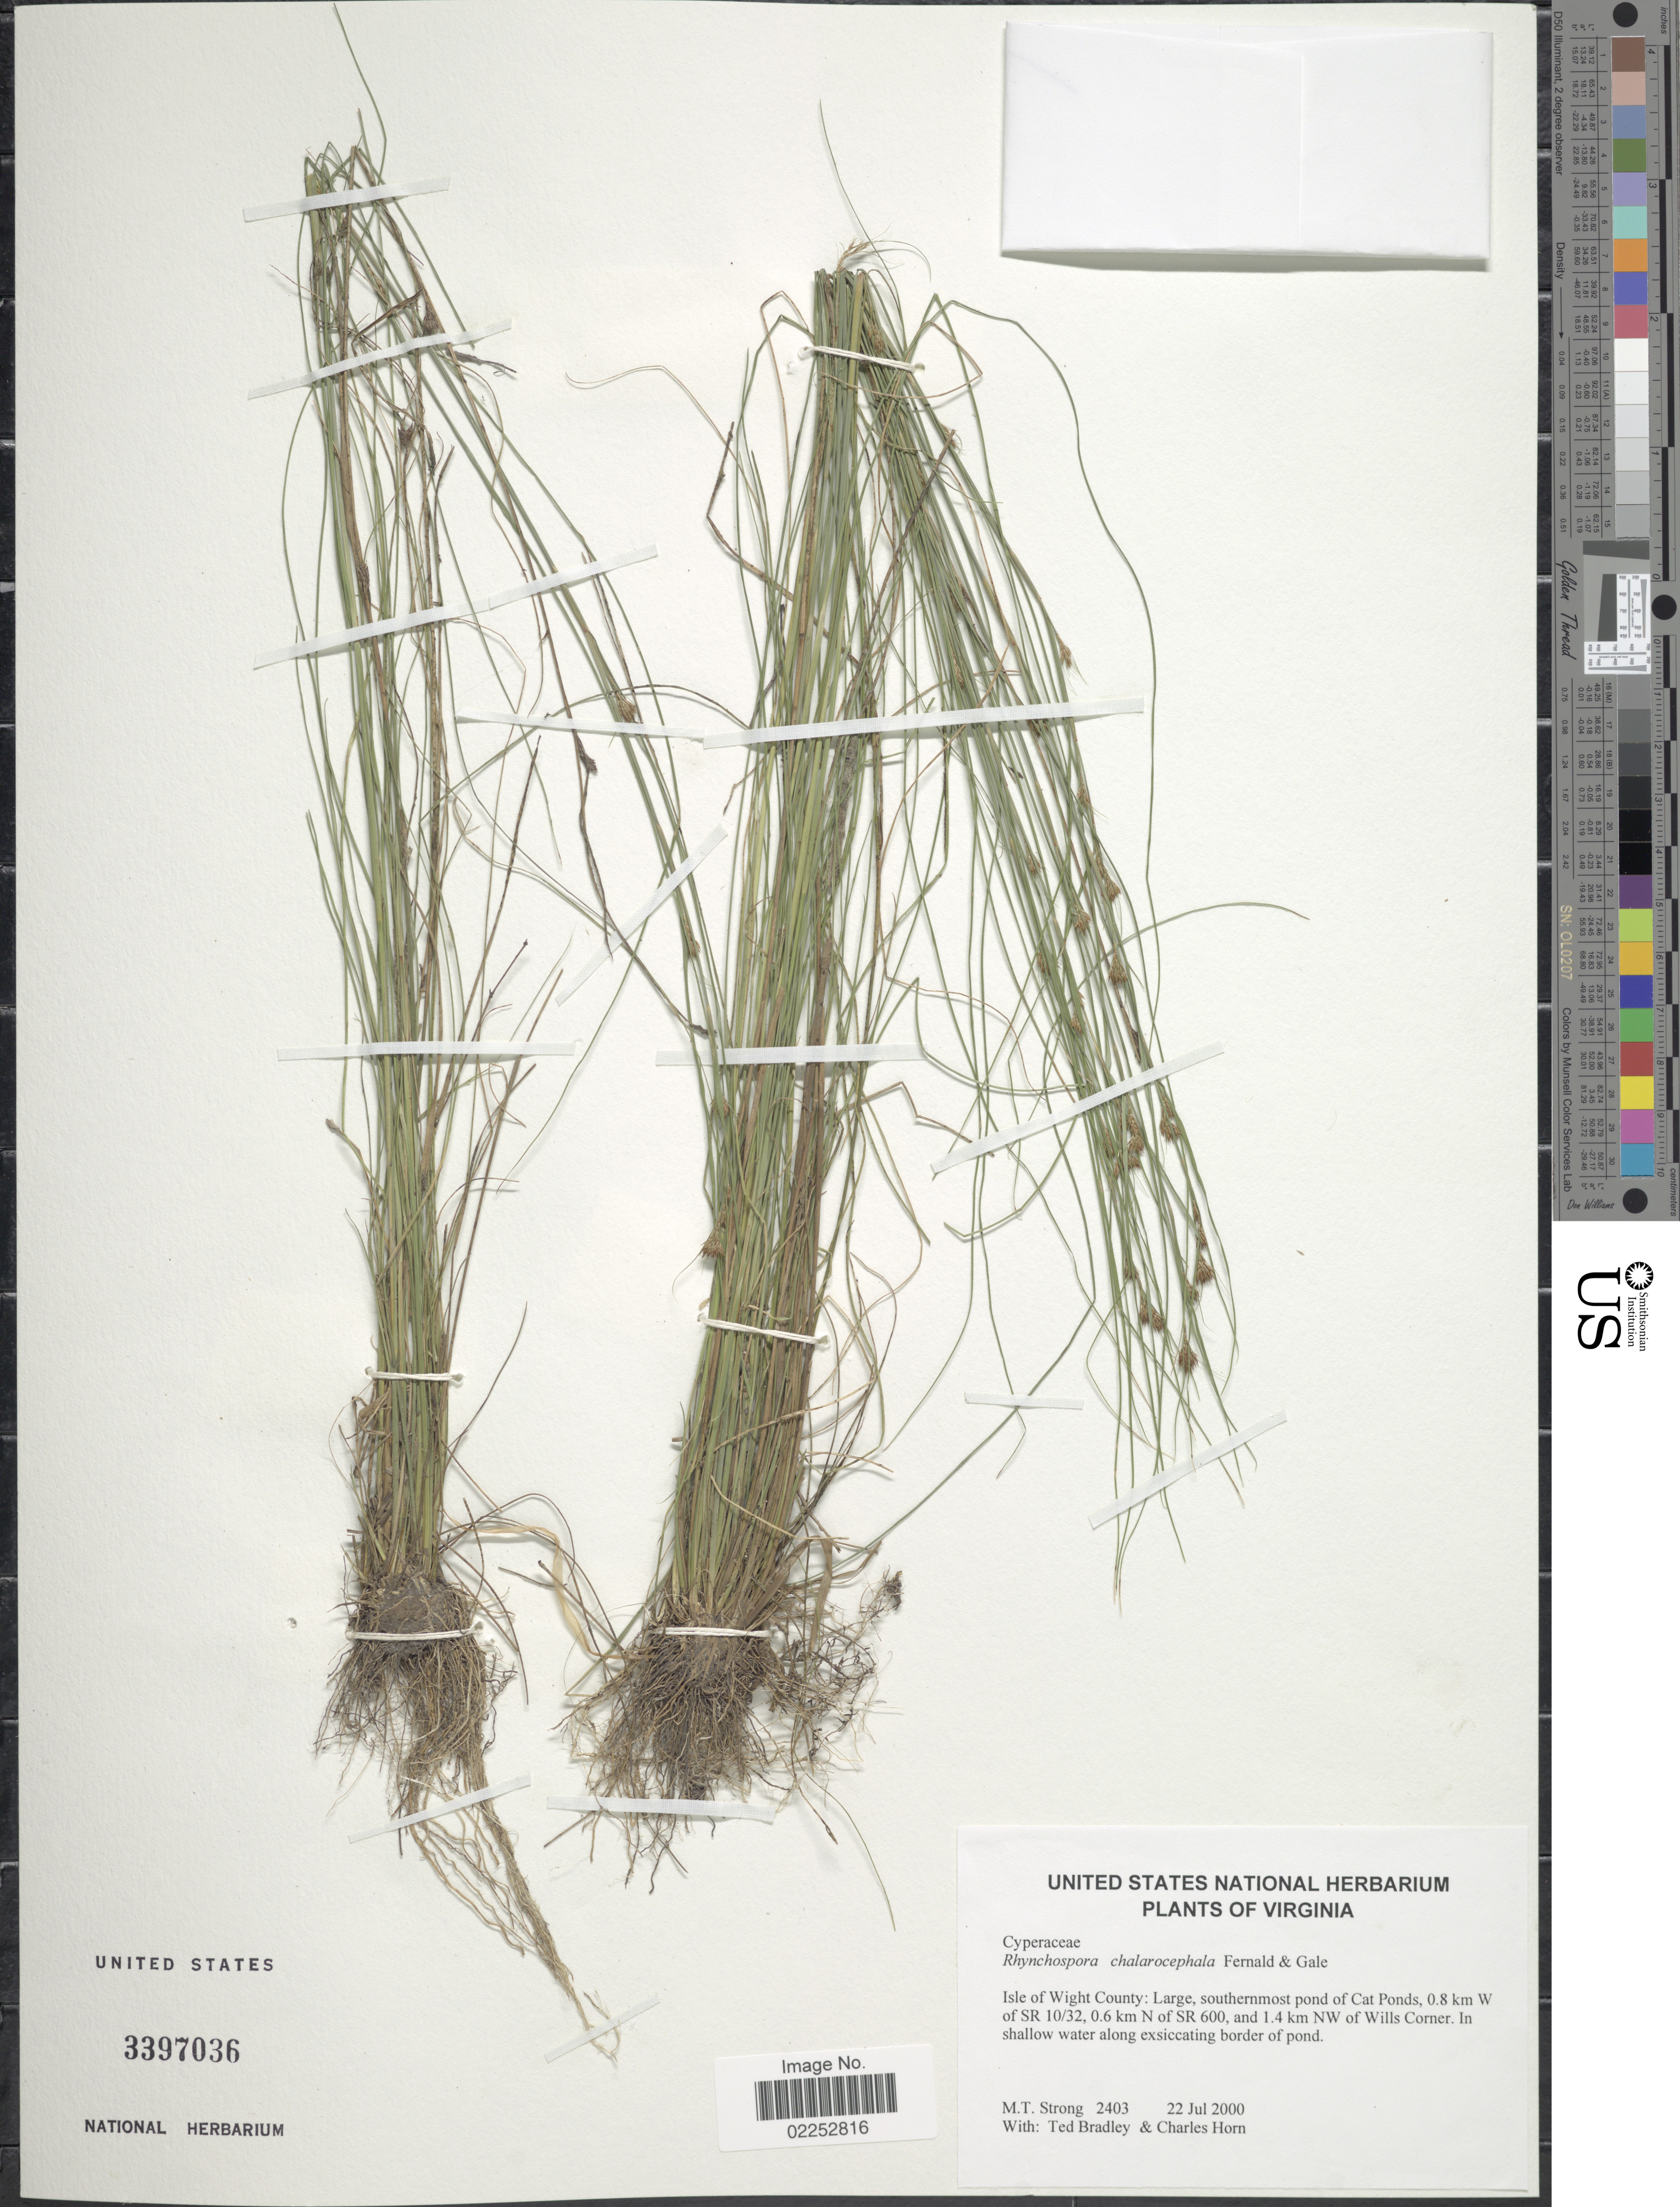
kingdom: Plantae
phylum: Tracheophyta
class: Liliopsida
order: Poales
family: Cyperaceae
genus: Rhynchospora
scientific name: Rhynchospora chalarocephala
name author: Fernald & Gale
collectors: M. T. Strong, T. Bradley & C. Horn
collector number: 2403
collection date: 2000-07-22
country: United States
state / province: Virginia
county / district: Isle of Wight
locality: Isle of Wight County; Large, southernmost pond of Cat Ponds, 0.8 km W of SR 10/32, 0.6 km N of SR 600, and 1.4 km NW of Wills Corner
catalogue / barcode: US 3397036